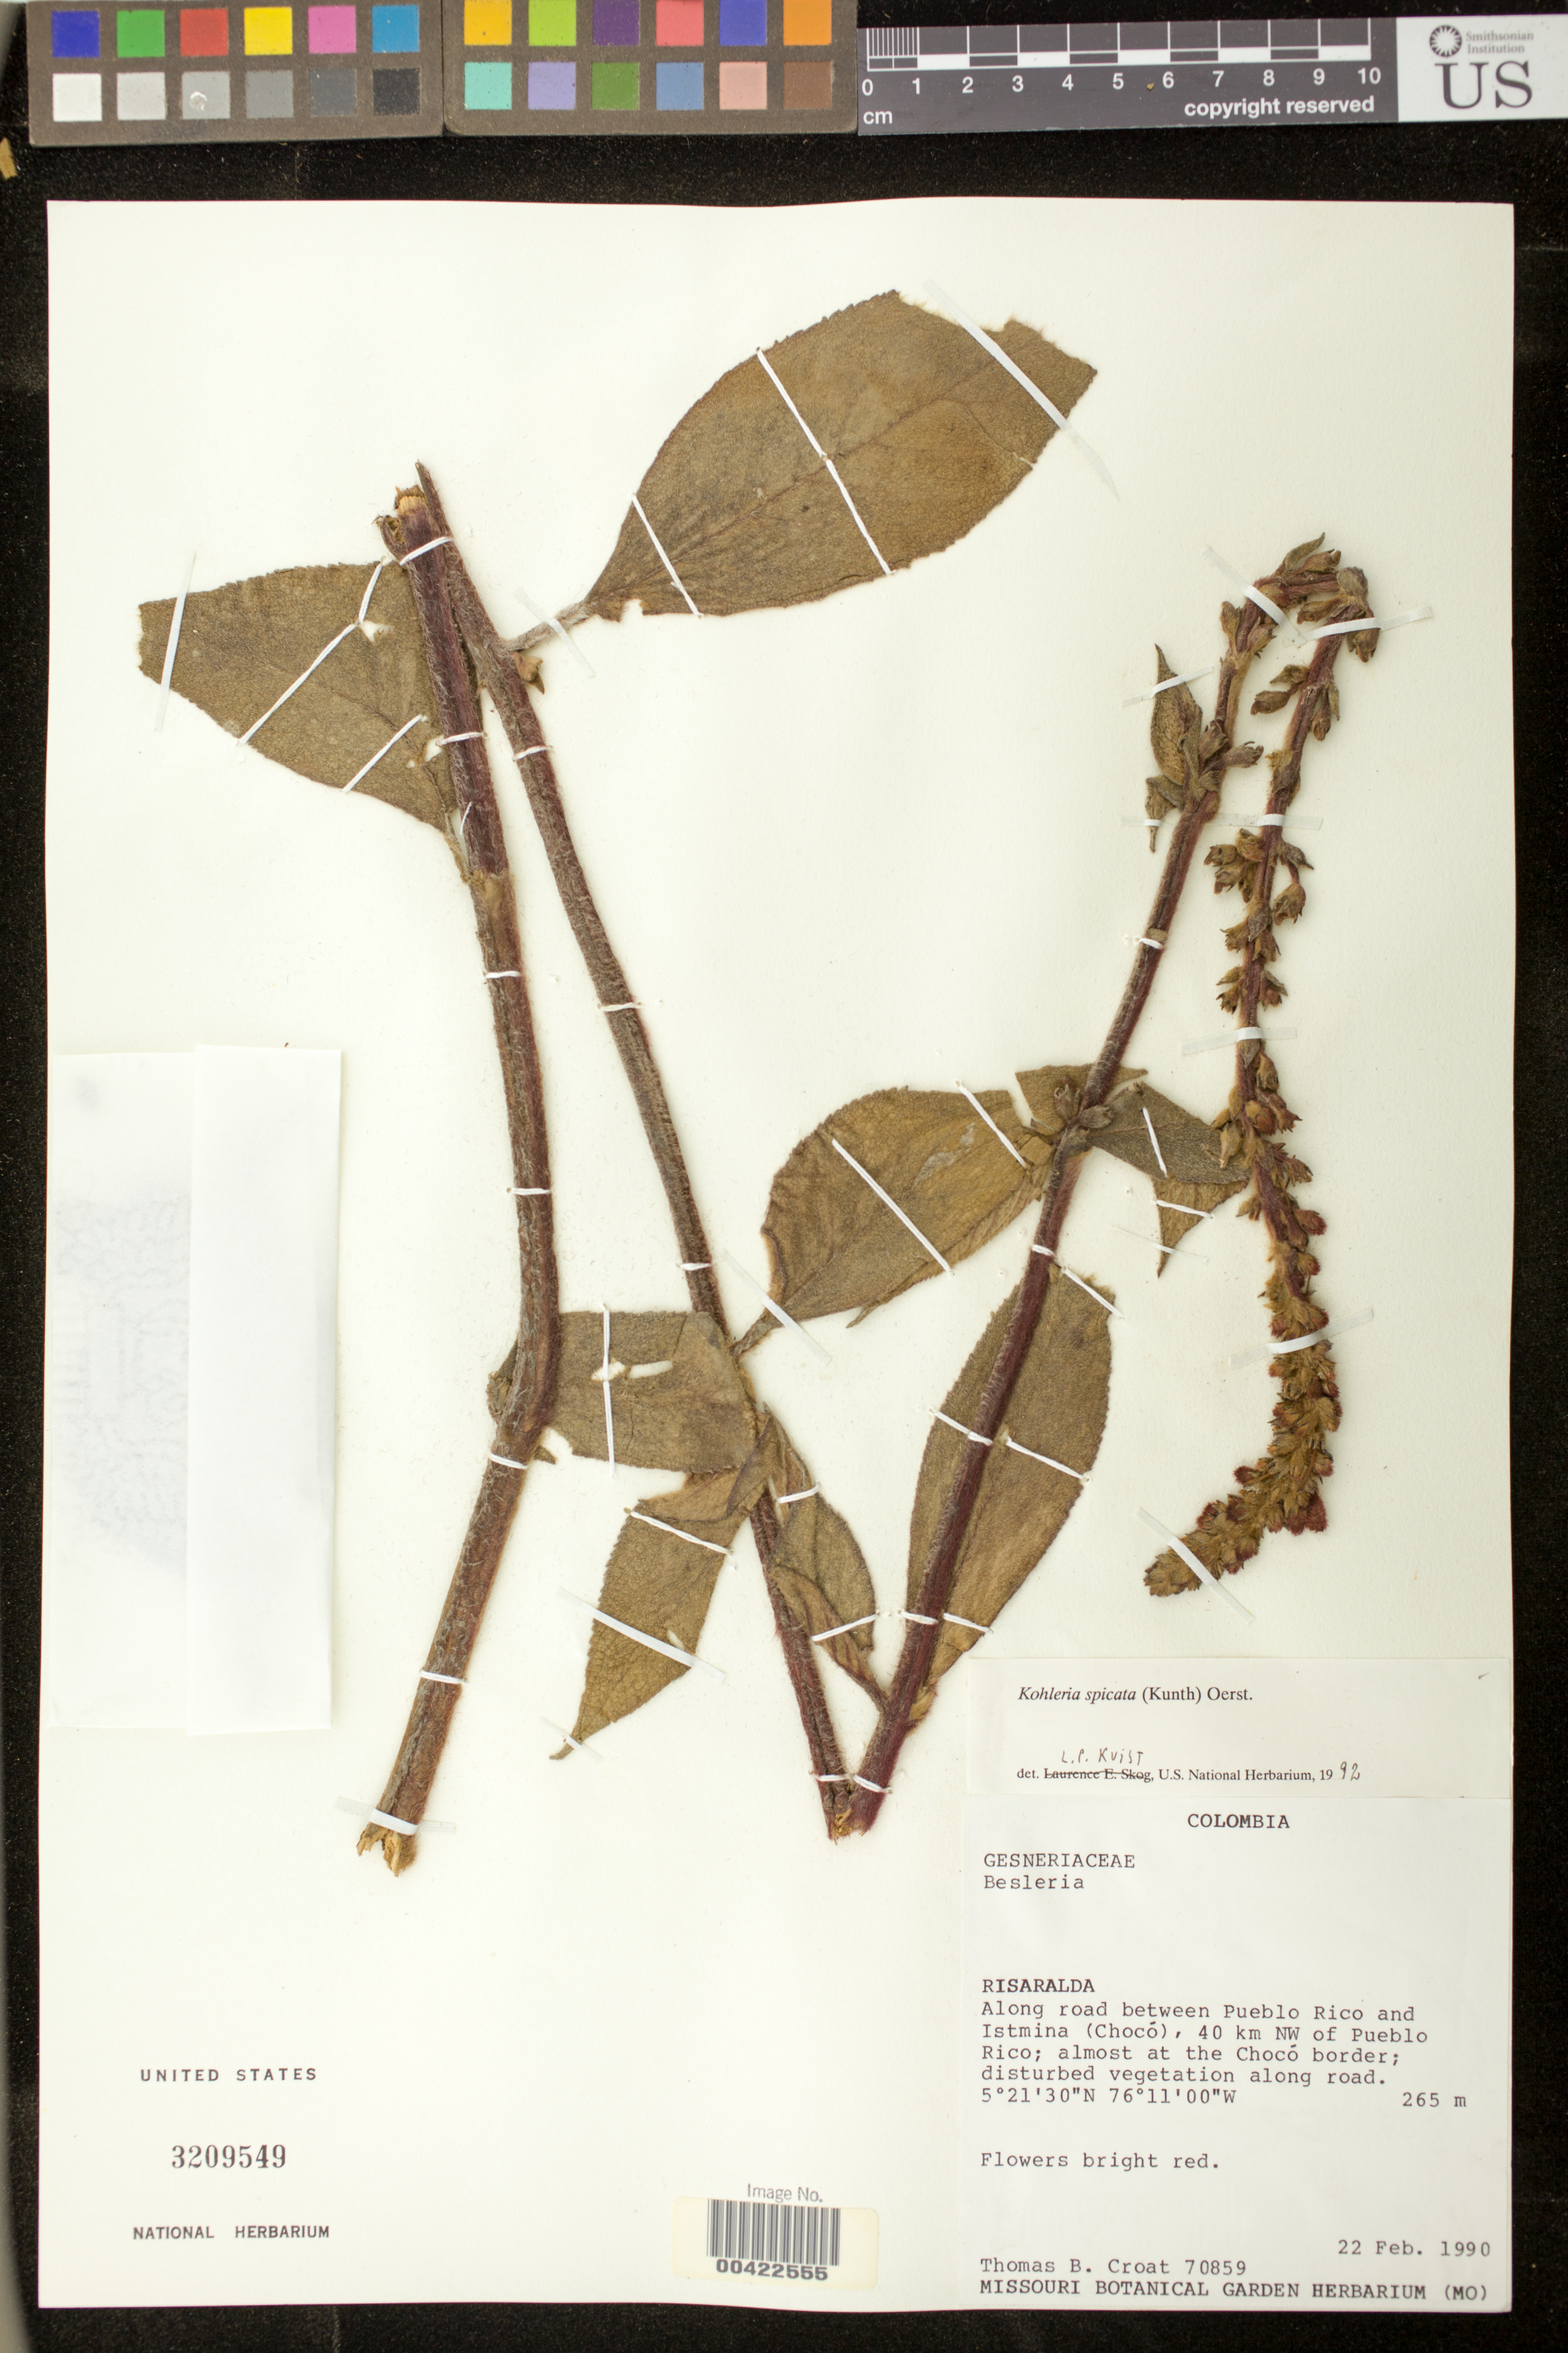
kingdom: Plantae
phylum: Tracheophyta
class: Magnoliopsida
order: Lamiales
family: Gesneriaceae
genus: Kohleria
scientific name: Kohleria spicata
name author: (Kunth) Oerst.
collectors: T. B. Croat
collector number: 70859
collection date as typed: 22 Feb 1990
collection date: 1990-02-22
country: Colombia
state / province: Risaralda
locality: Between Pueblo Rico and Istmina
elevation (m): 265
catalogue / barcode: US 3209549